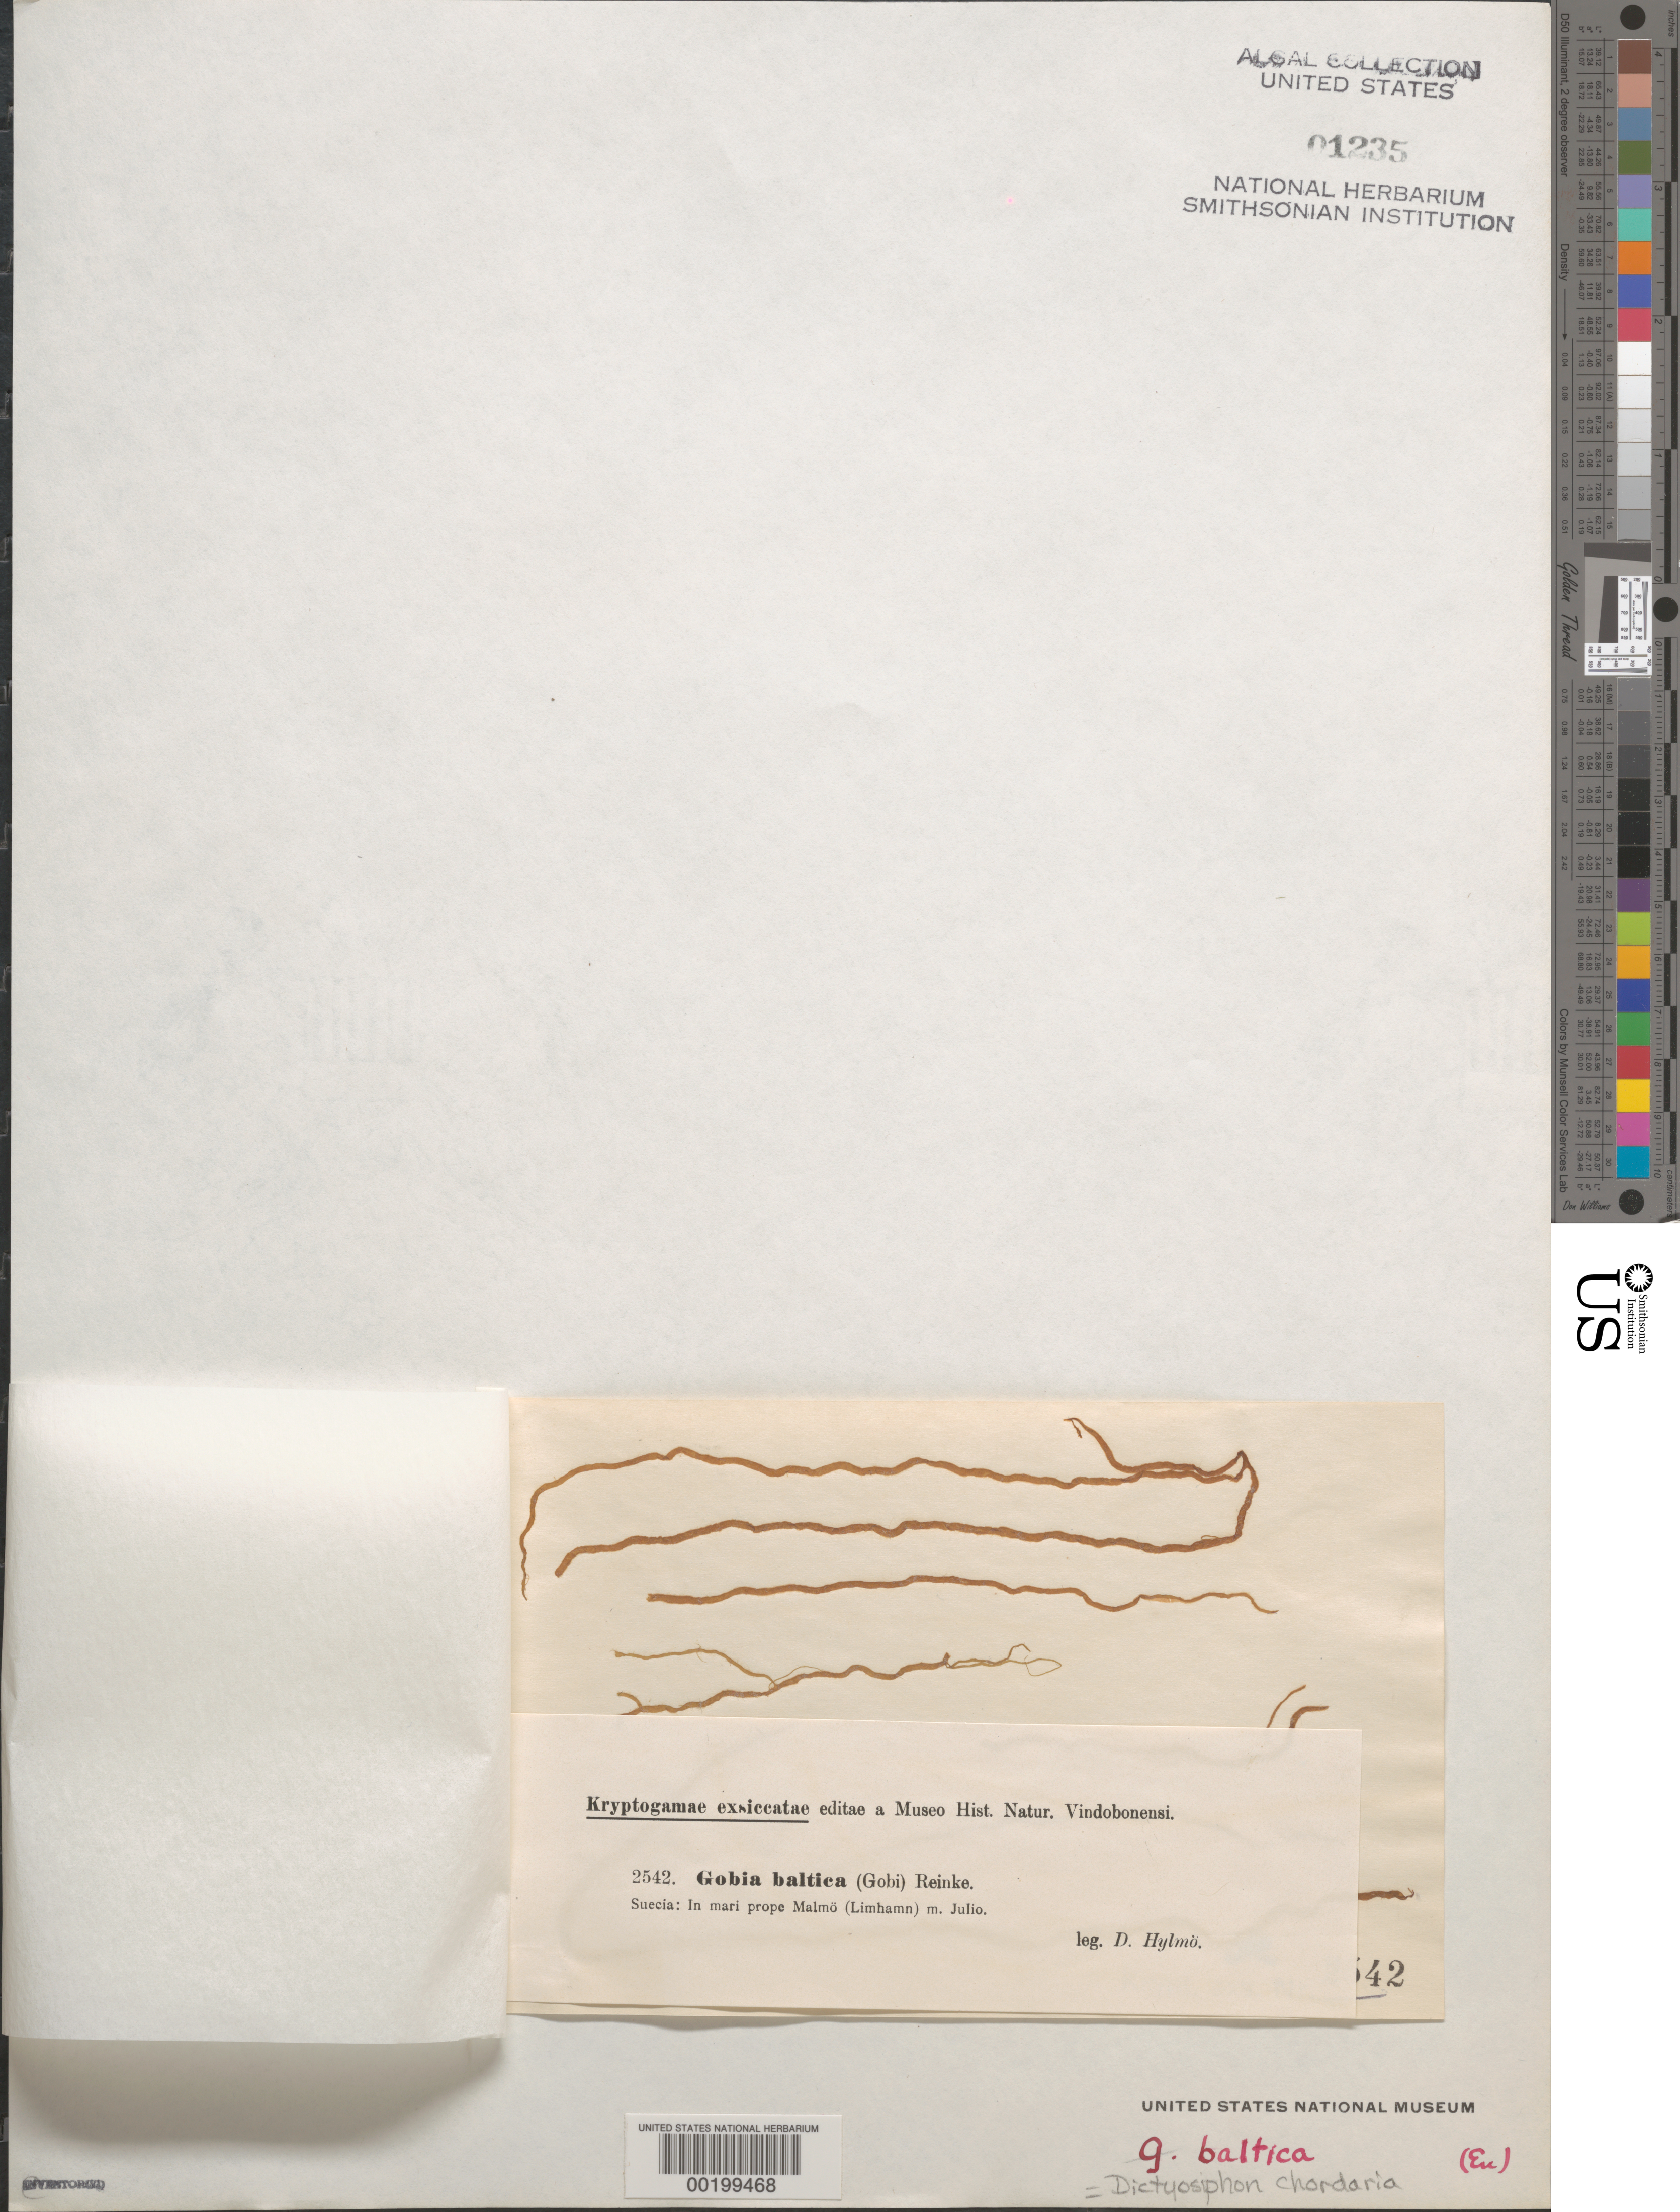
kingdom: Chromista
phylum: Ochrophyta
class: Phaeophyceae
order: Dictyosiphonales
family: Dictyosiphonaceae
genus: Dictyosiphon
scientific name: Dictyosiphon chordaria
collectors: D. Hylmo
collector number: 2542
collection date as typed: Jul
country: Sweden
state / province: Skåne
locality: Sea near malmo (limhamn)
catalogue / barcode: US 1235